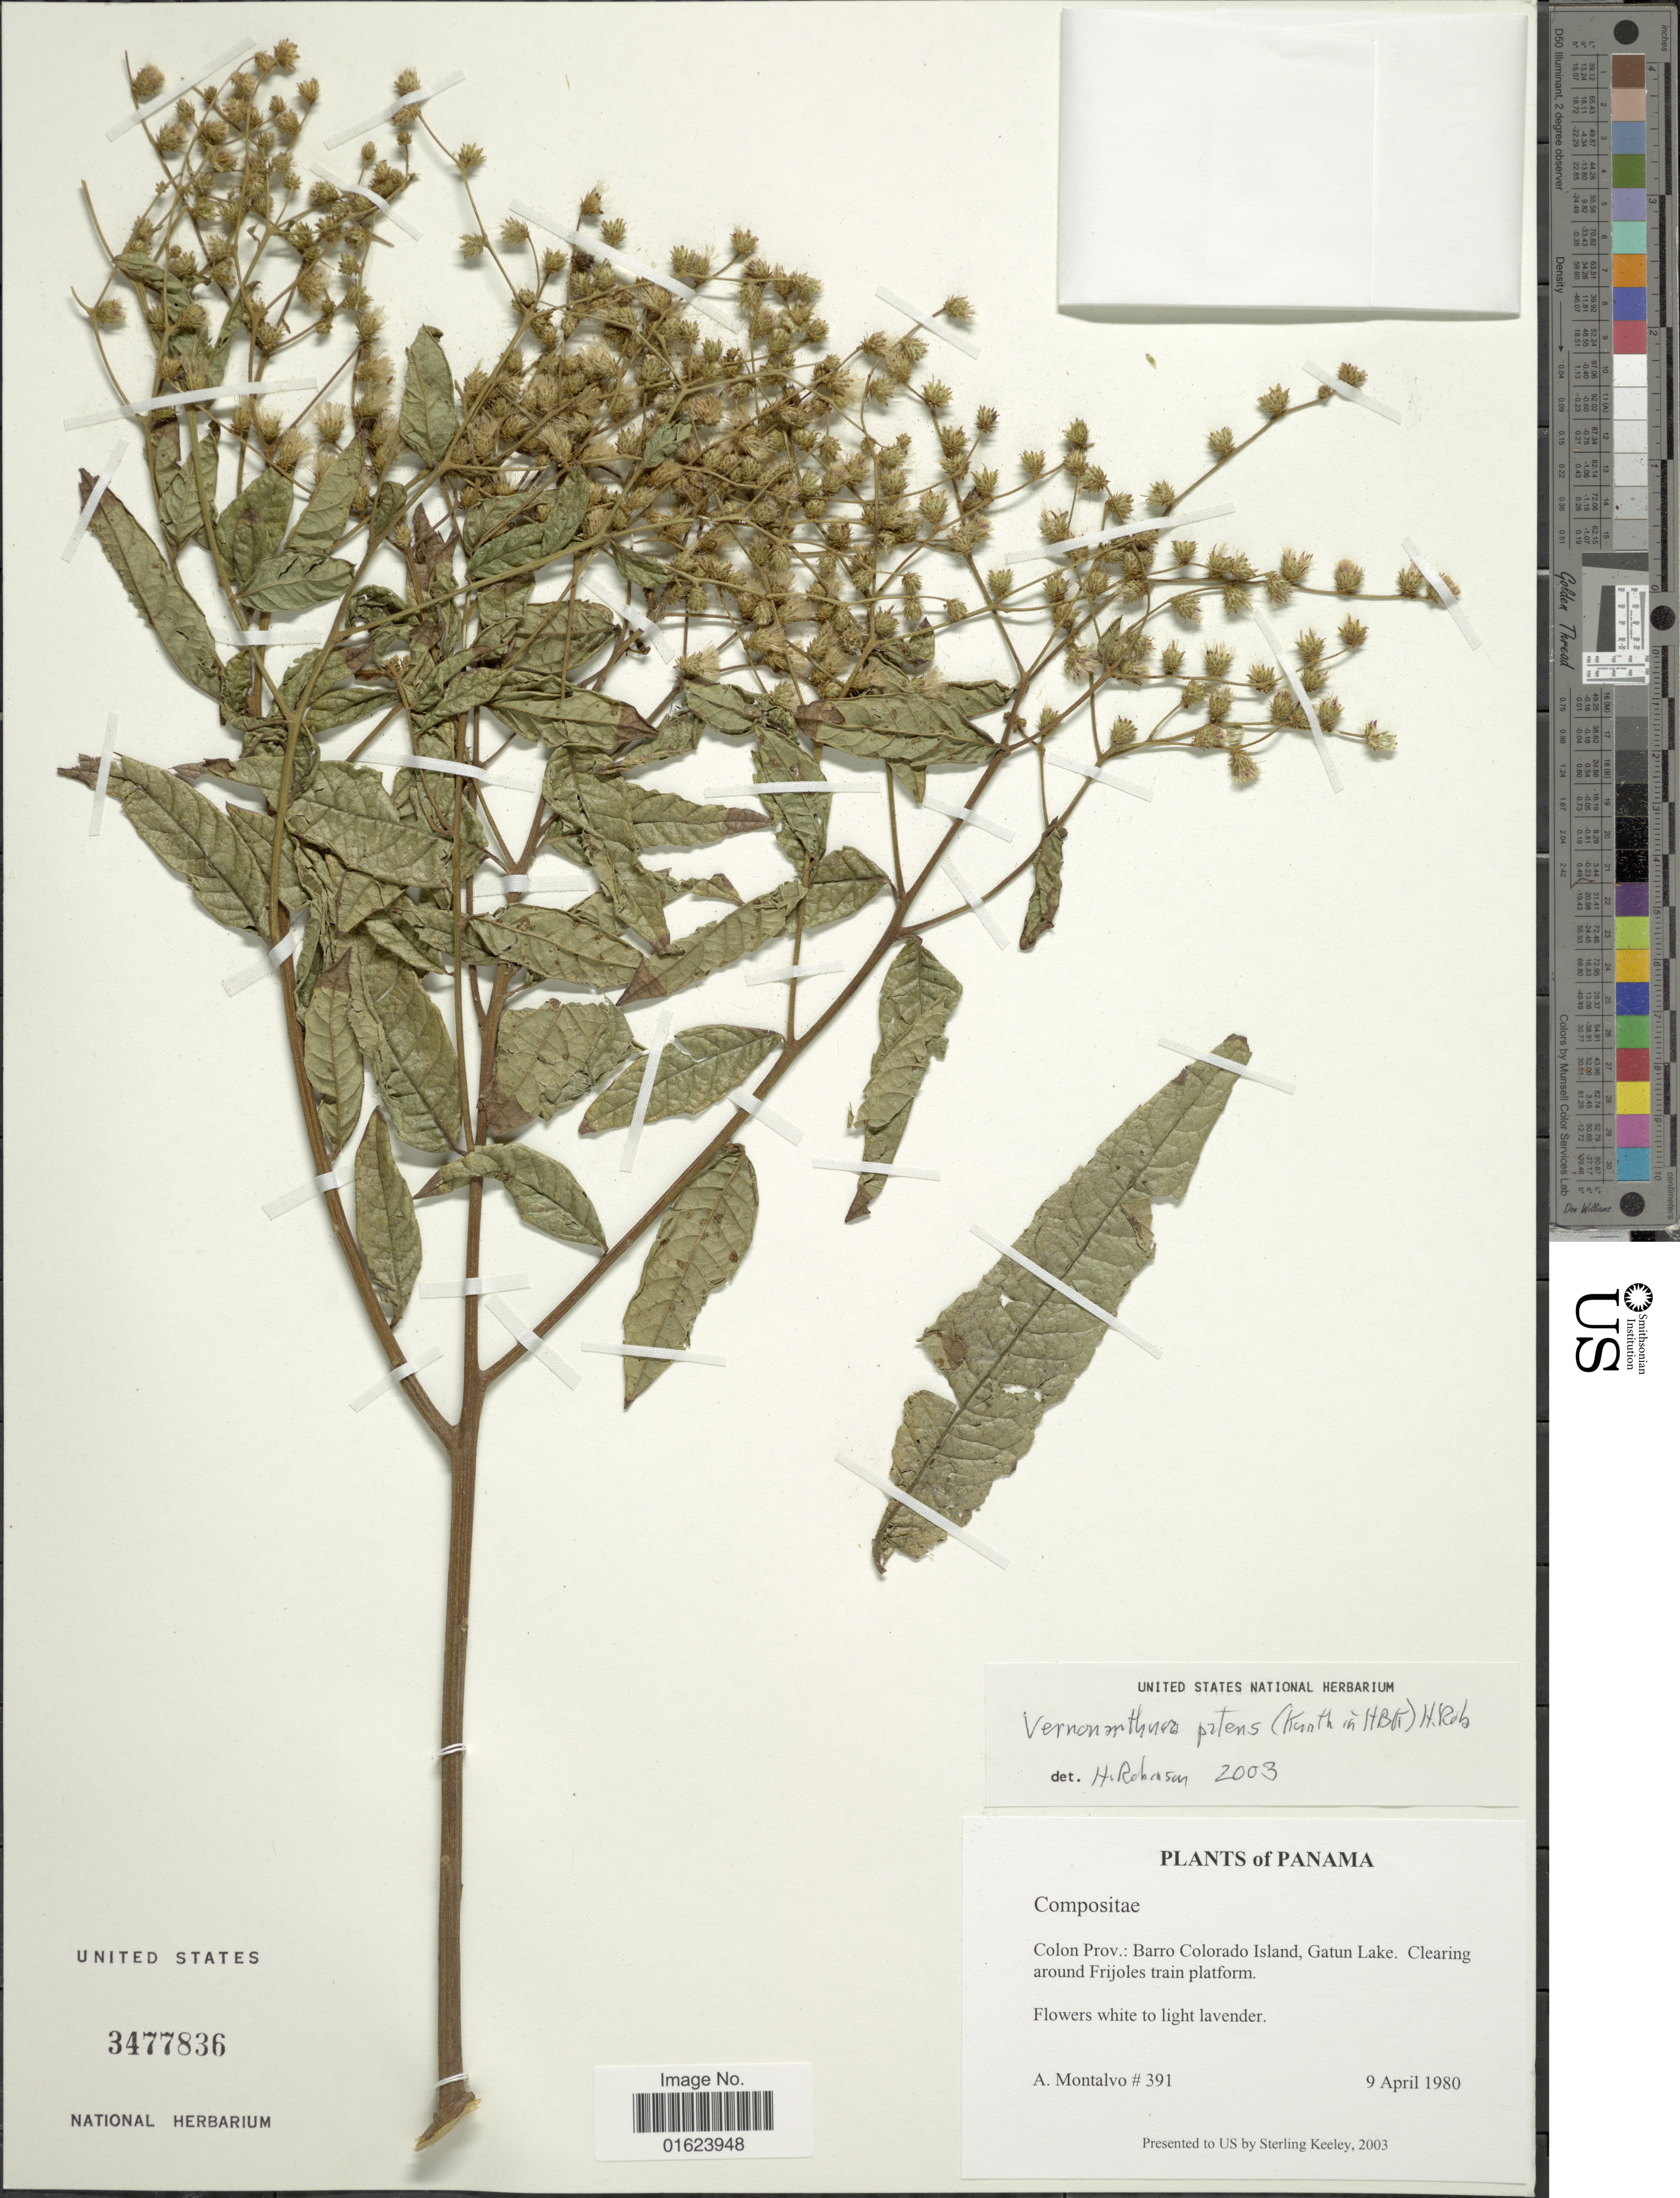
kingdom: Plantae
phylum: Tracheophyta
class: Magnoliopsida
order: Asterales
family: Asteraceae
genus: Vernonanthura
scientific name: Vernonanthura patens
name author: (Kunth) H. Rob.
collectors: A. Montalvo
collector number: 391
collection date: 1980-04-09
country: Panama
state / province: Colón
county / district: Canal Zone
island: Barro Colorado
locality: Colon Prov.: Barro Colorado Island, Gatun Lake.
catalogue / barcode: US 3477836